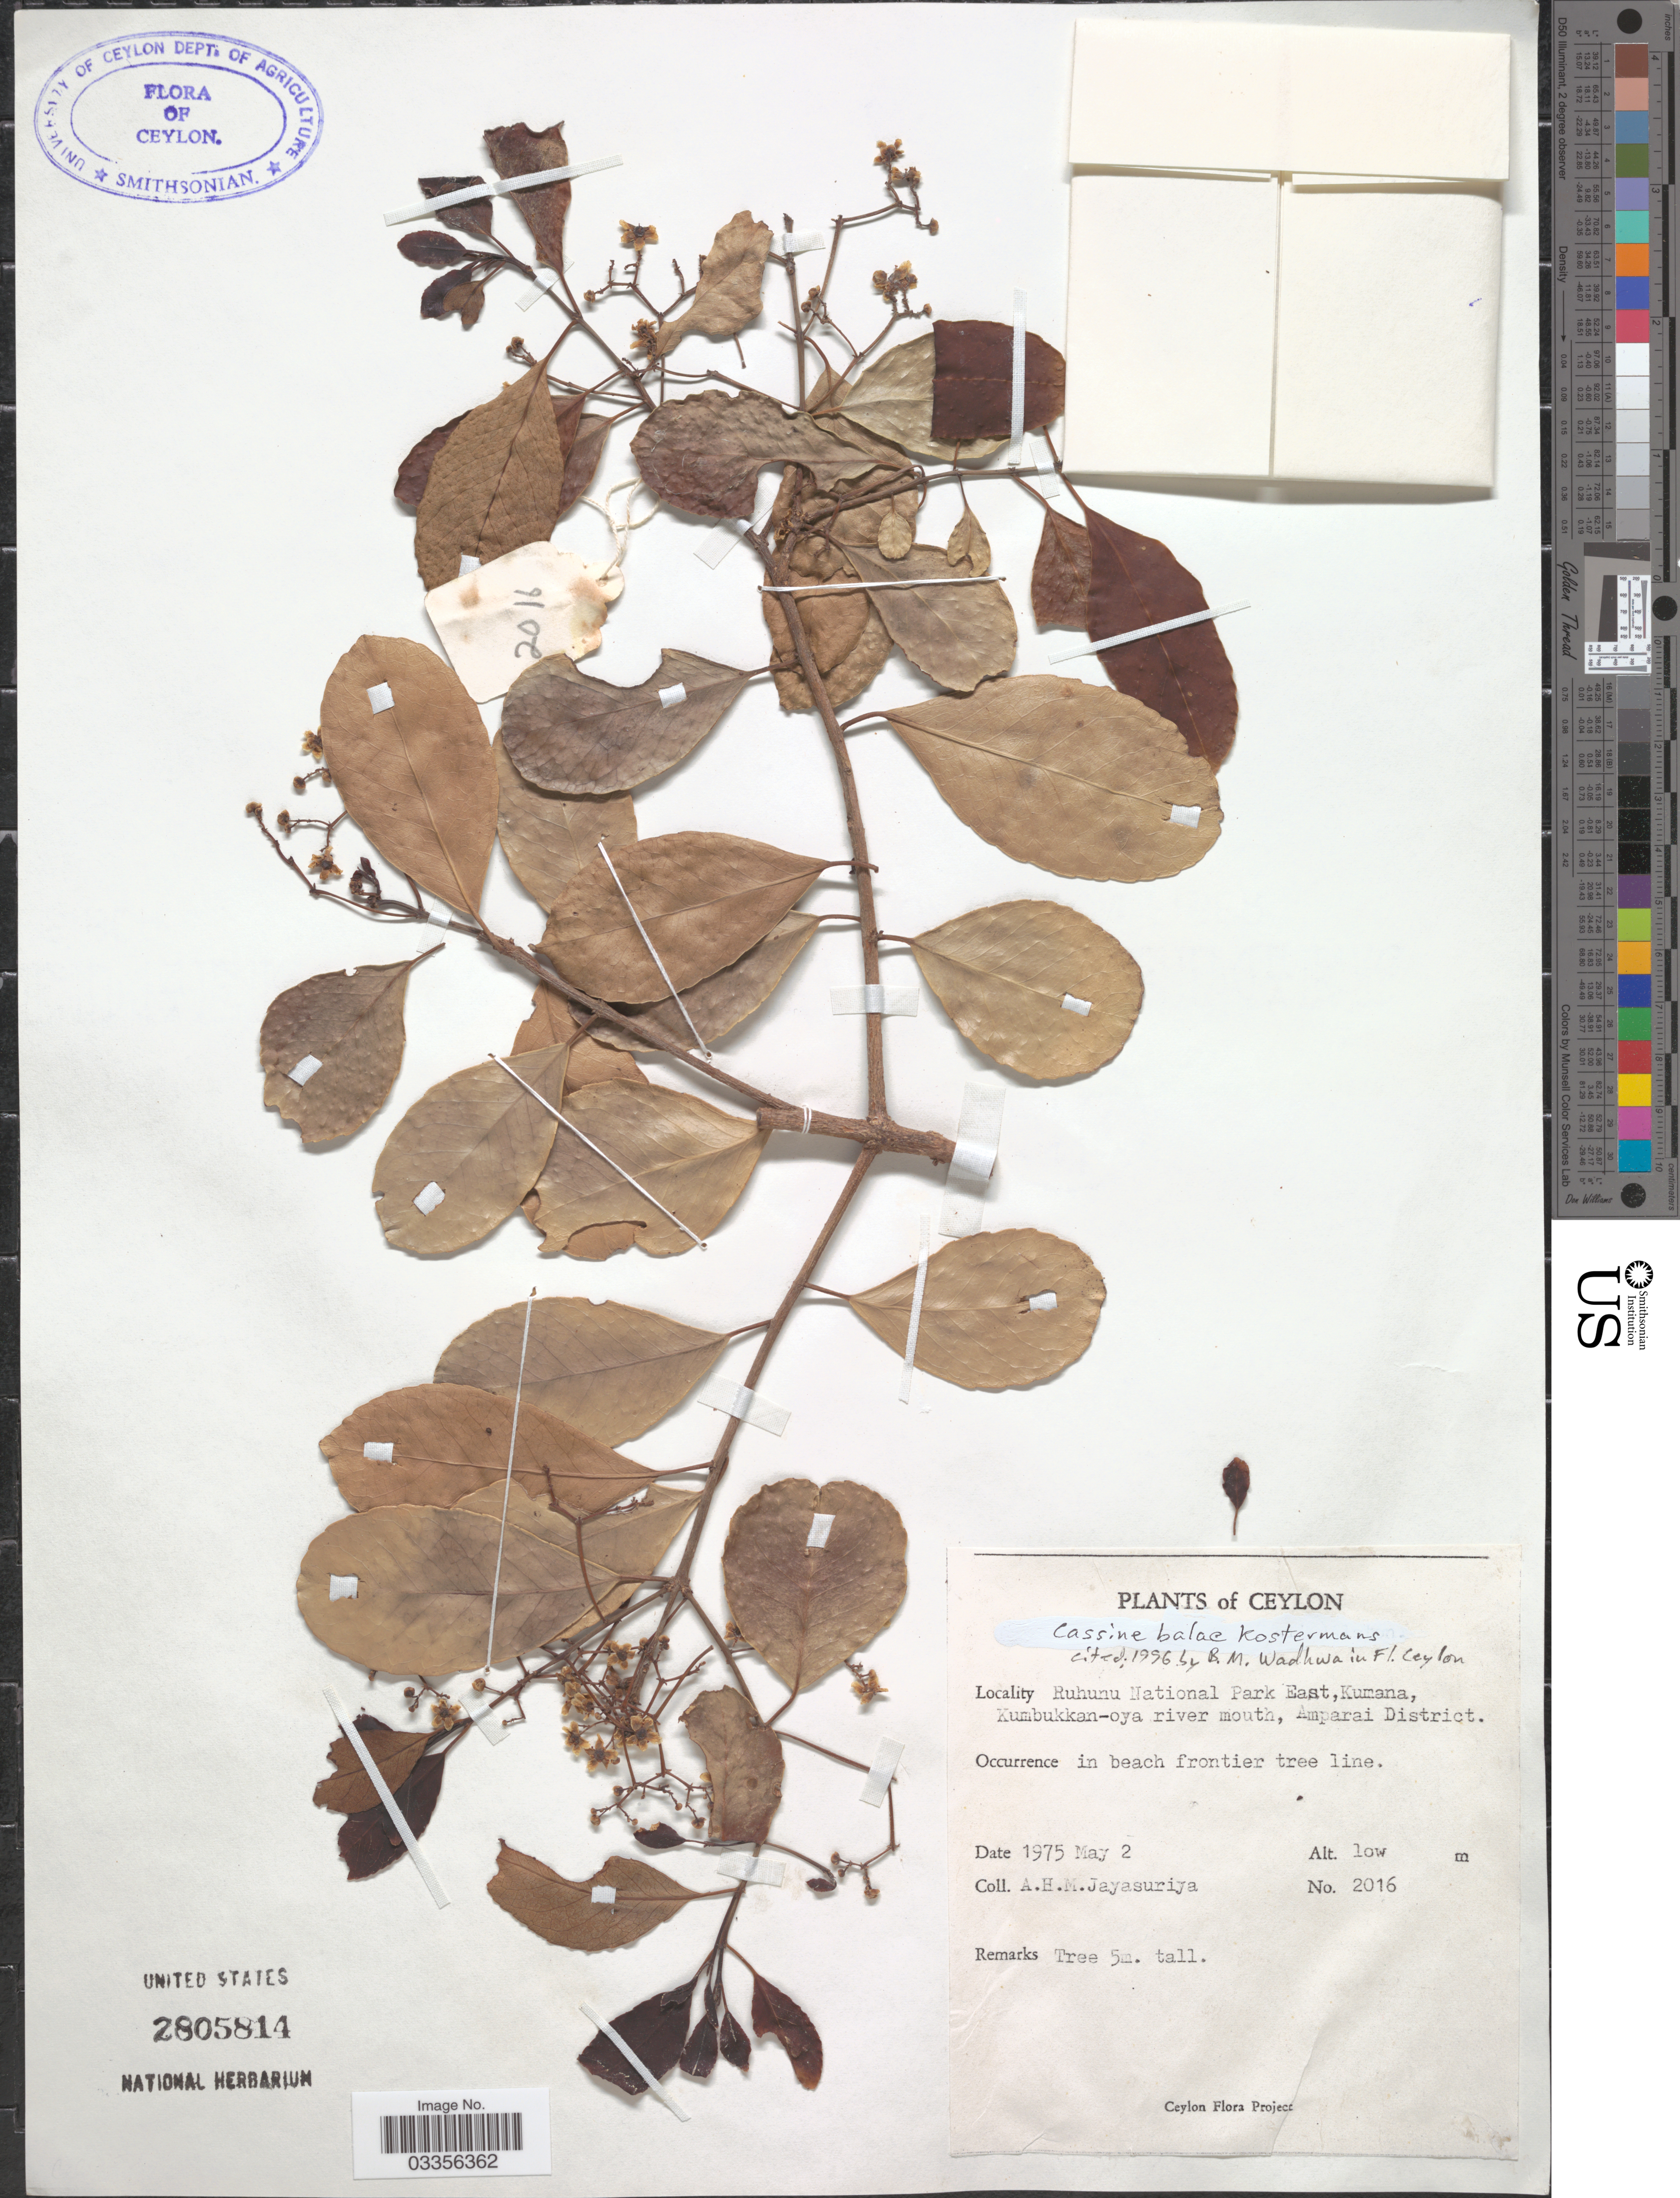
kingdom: Plantae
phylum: Tracheophyta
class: Magnoliopsida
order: Celastrales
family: Celastraceae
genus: Cassine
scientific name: Cassine balae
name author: Kosterm.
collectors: A. H. Jayasuriya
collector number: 2016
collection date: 1975-05-02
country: Sri Lanka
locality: Ceylon. Ruhunu National Park East, Kumana, Kumbukkan-oya river mouth, Amparai District.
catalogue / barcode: US 2805814